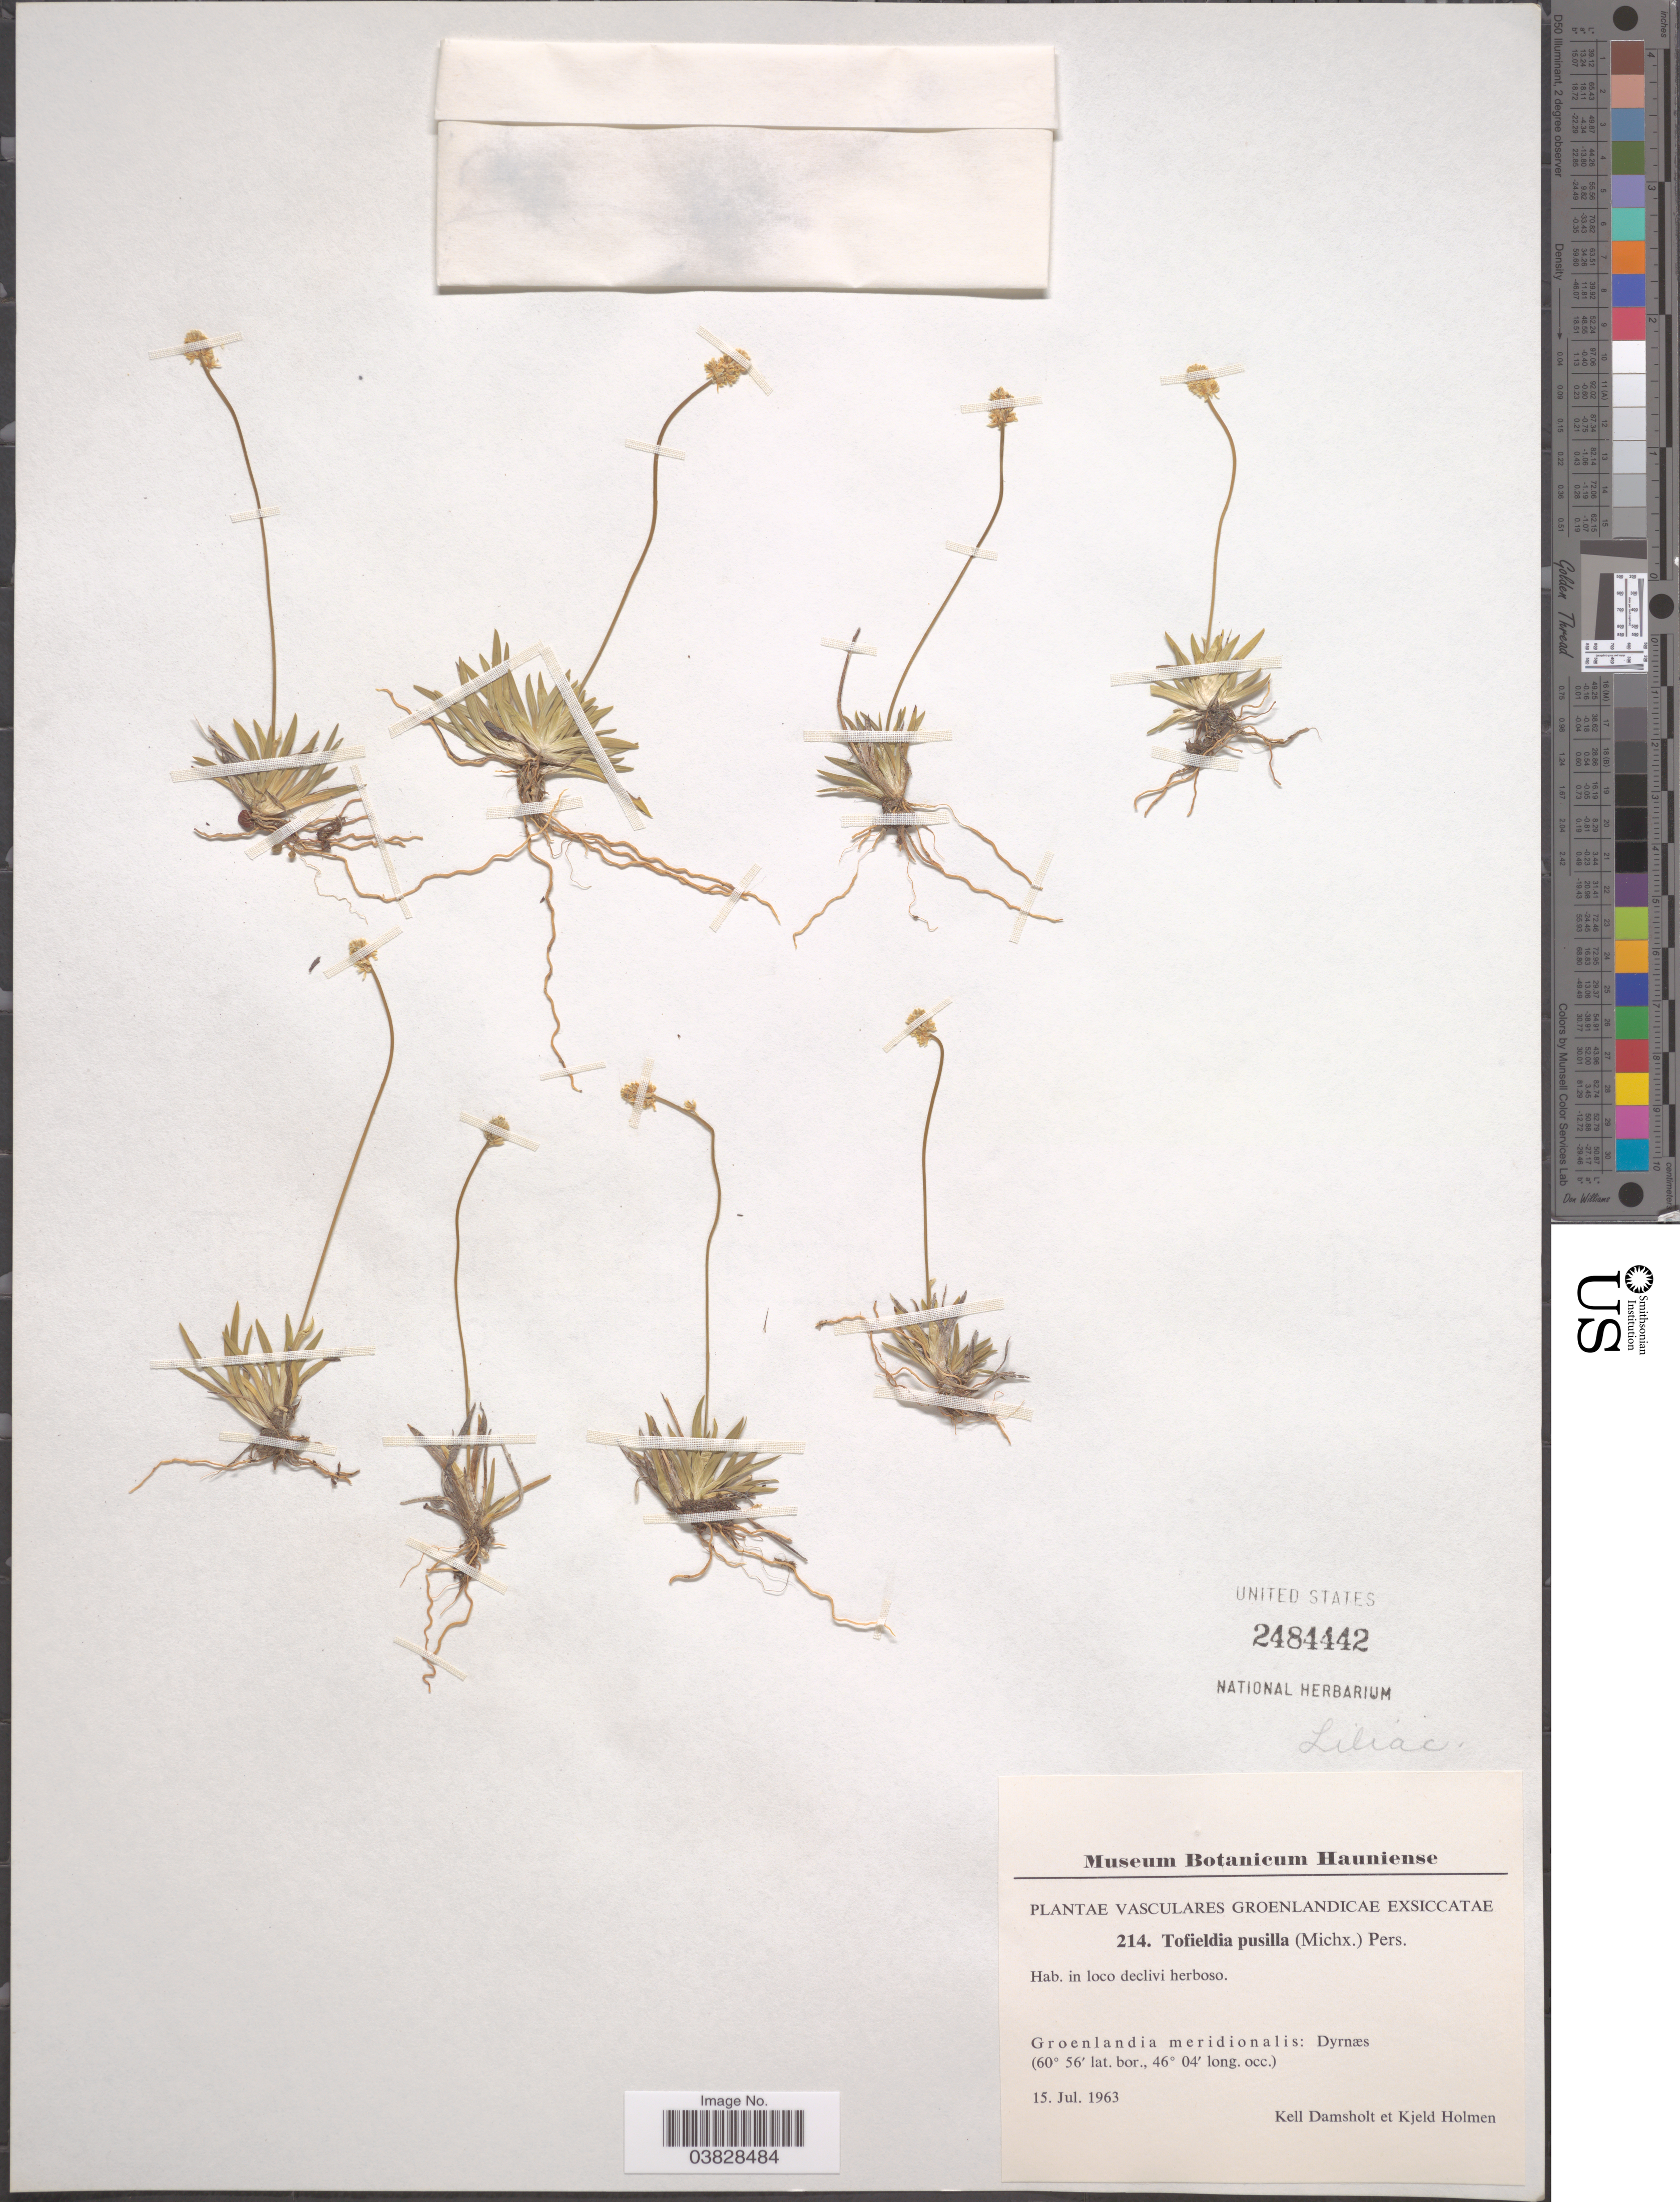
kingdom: Plantae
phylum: Tracheophyta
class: Liliopsida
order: Alismatales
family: Tofieldiaceae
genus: Tofieldia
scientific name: Tofieldia pusilla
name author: (Michx.) Pers.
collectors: K. Damsholt & K. A. Holmen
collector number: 214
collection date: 1963-07-15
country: Greenland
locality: Vasculares Groenlandicae. Groenlandia meridionalis: Dyrnæs.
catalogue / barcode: US 2484442